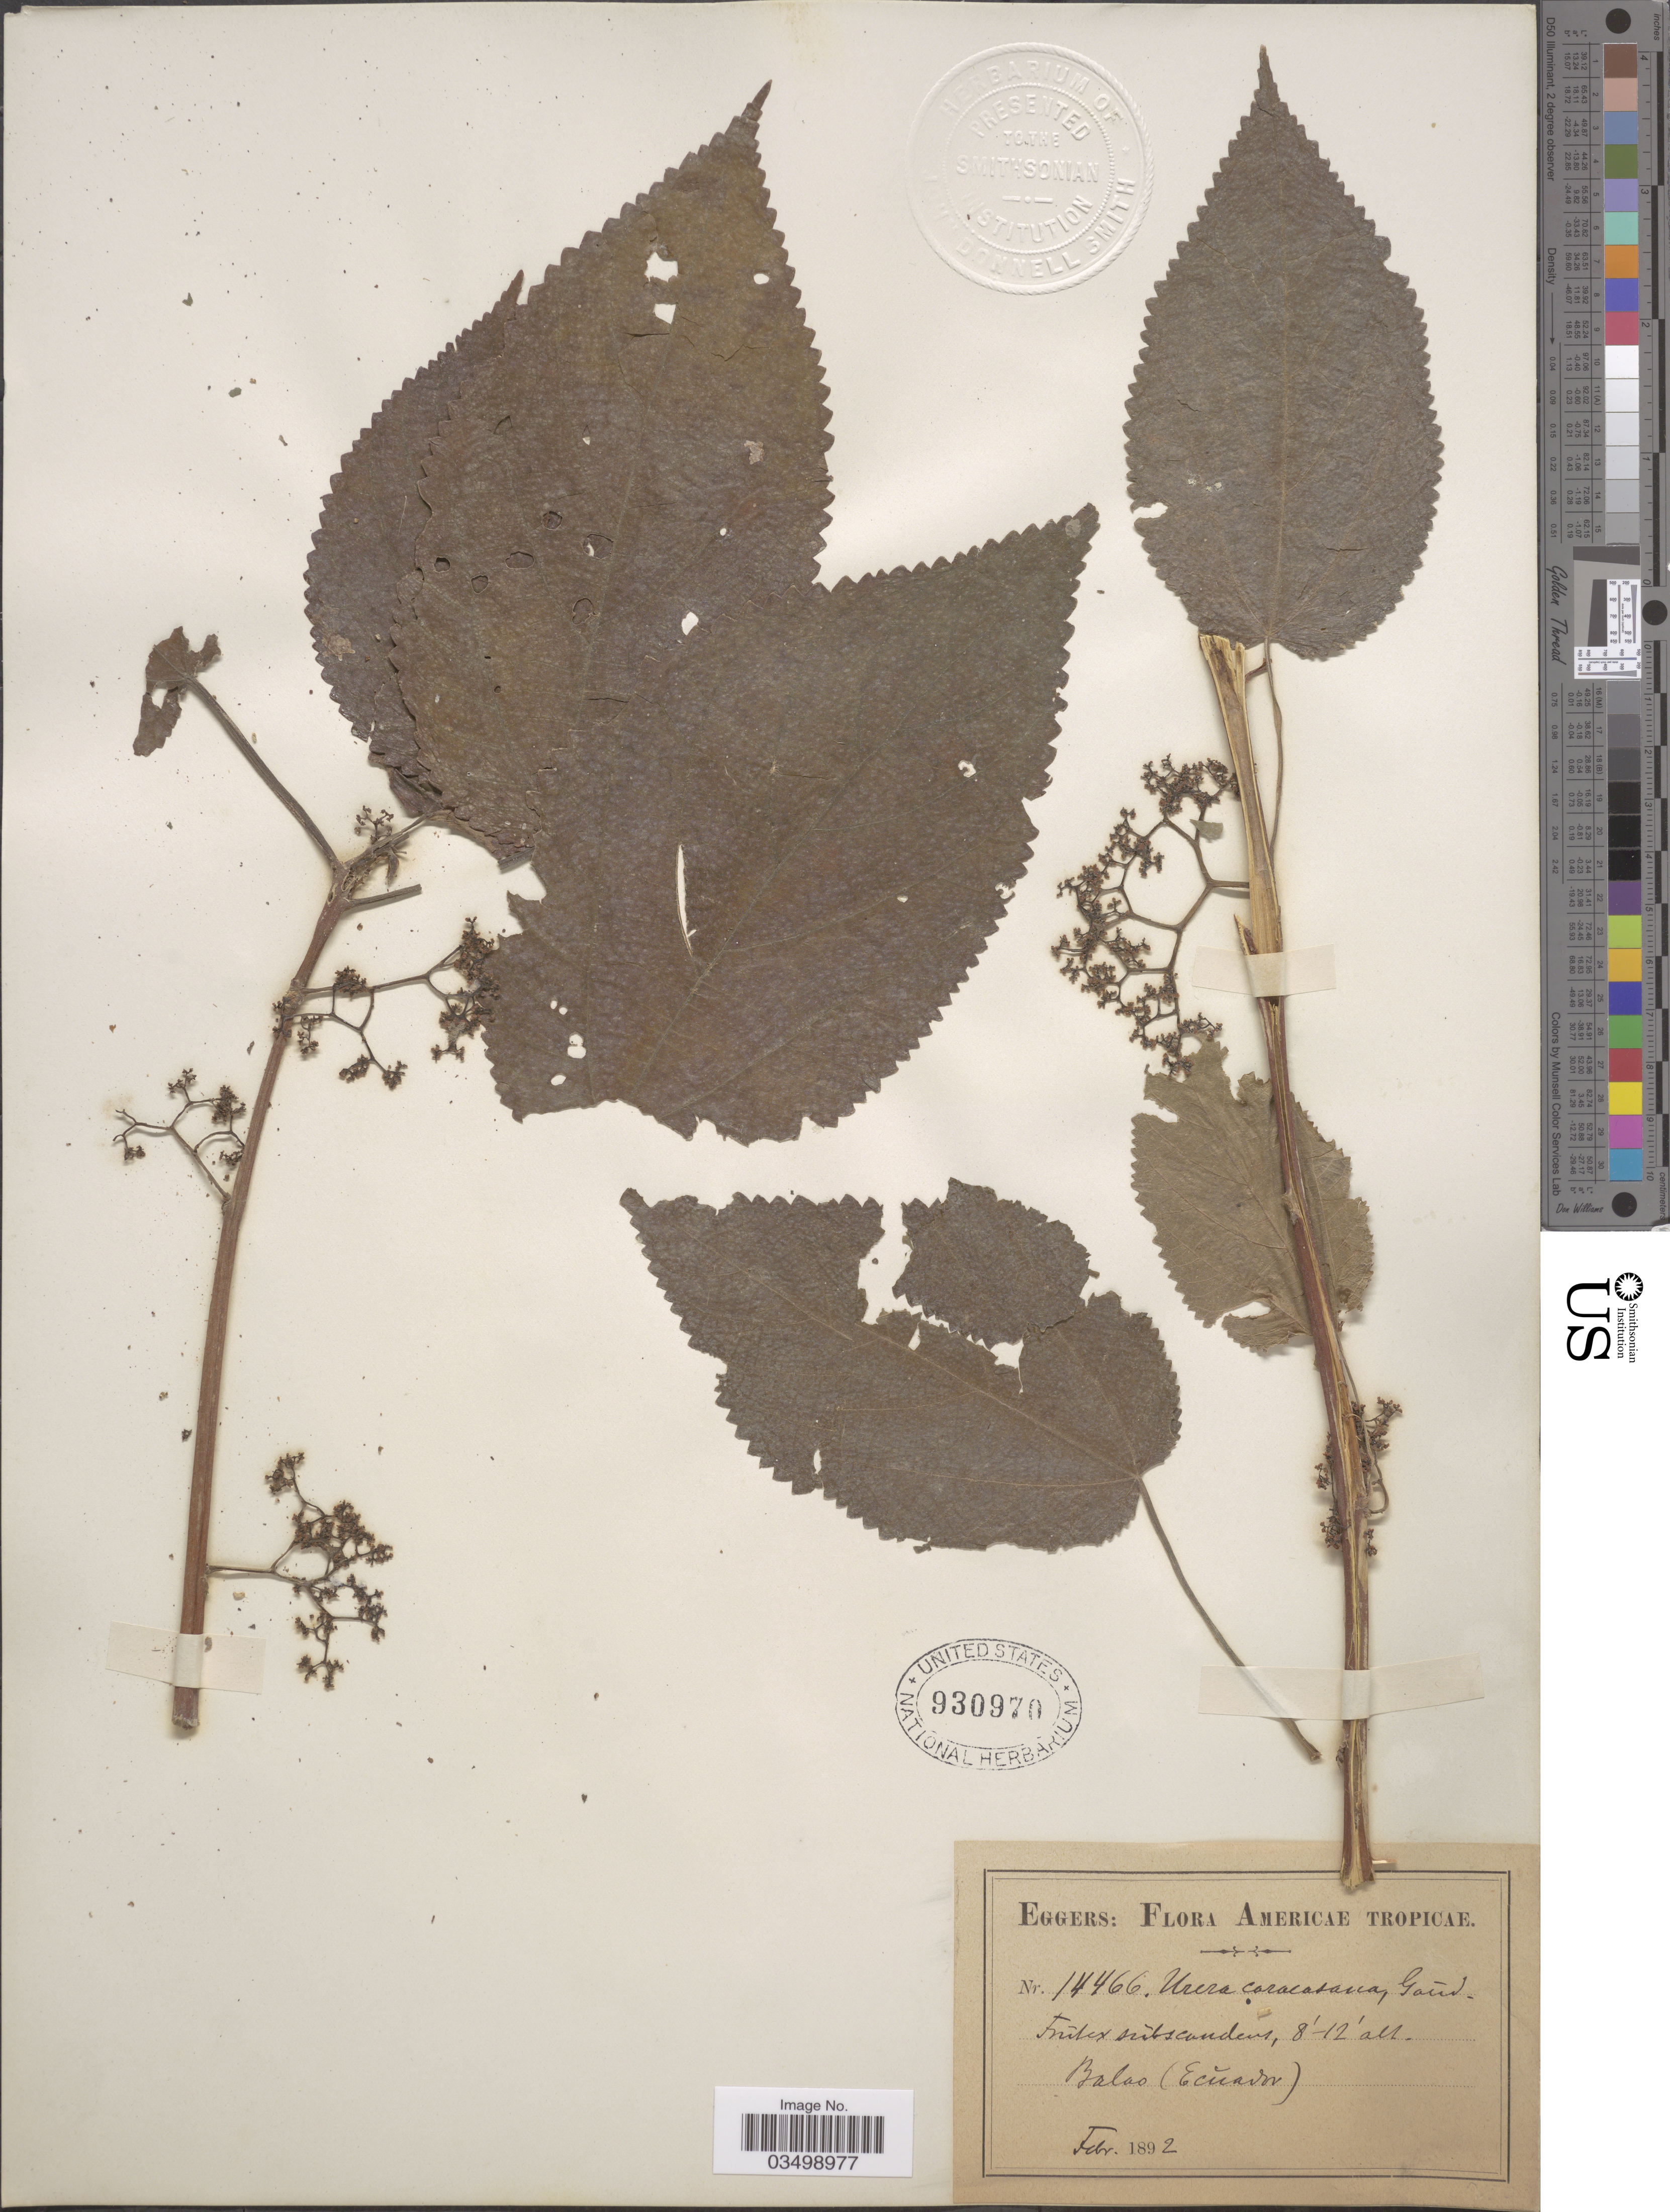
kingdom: Plantae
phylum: Tracheophyta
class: Magnoliopsida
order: Rosales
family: Urticaceae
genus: Urera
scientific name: Urera caracasana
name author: (Jacq.) Gaudich. ex Griseb.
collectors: -. Eggers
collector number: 14466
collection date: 1892-02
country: Ecuador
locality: Americae Tropicae. Balao.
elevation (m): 2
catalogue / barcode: US 930970